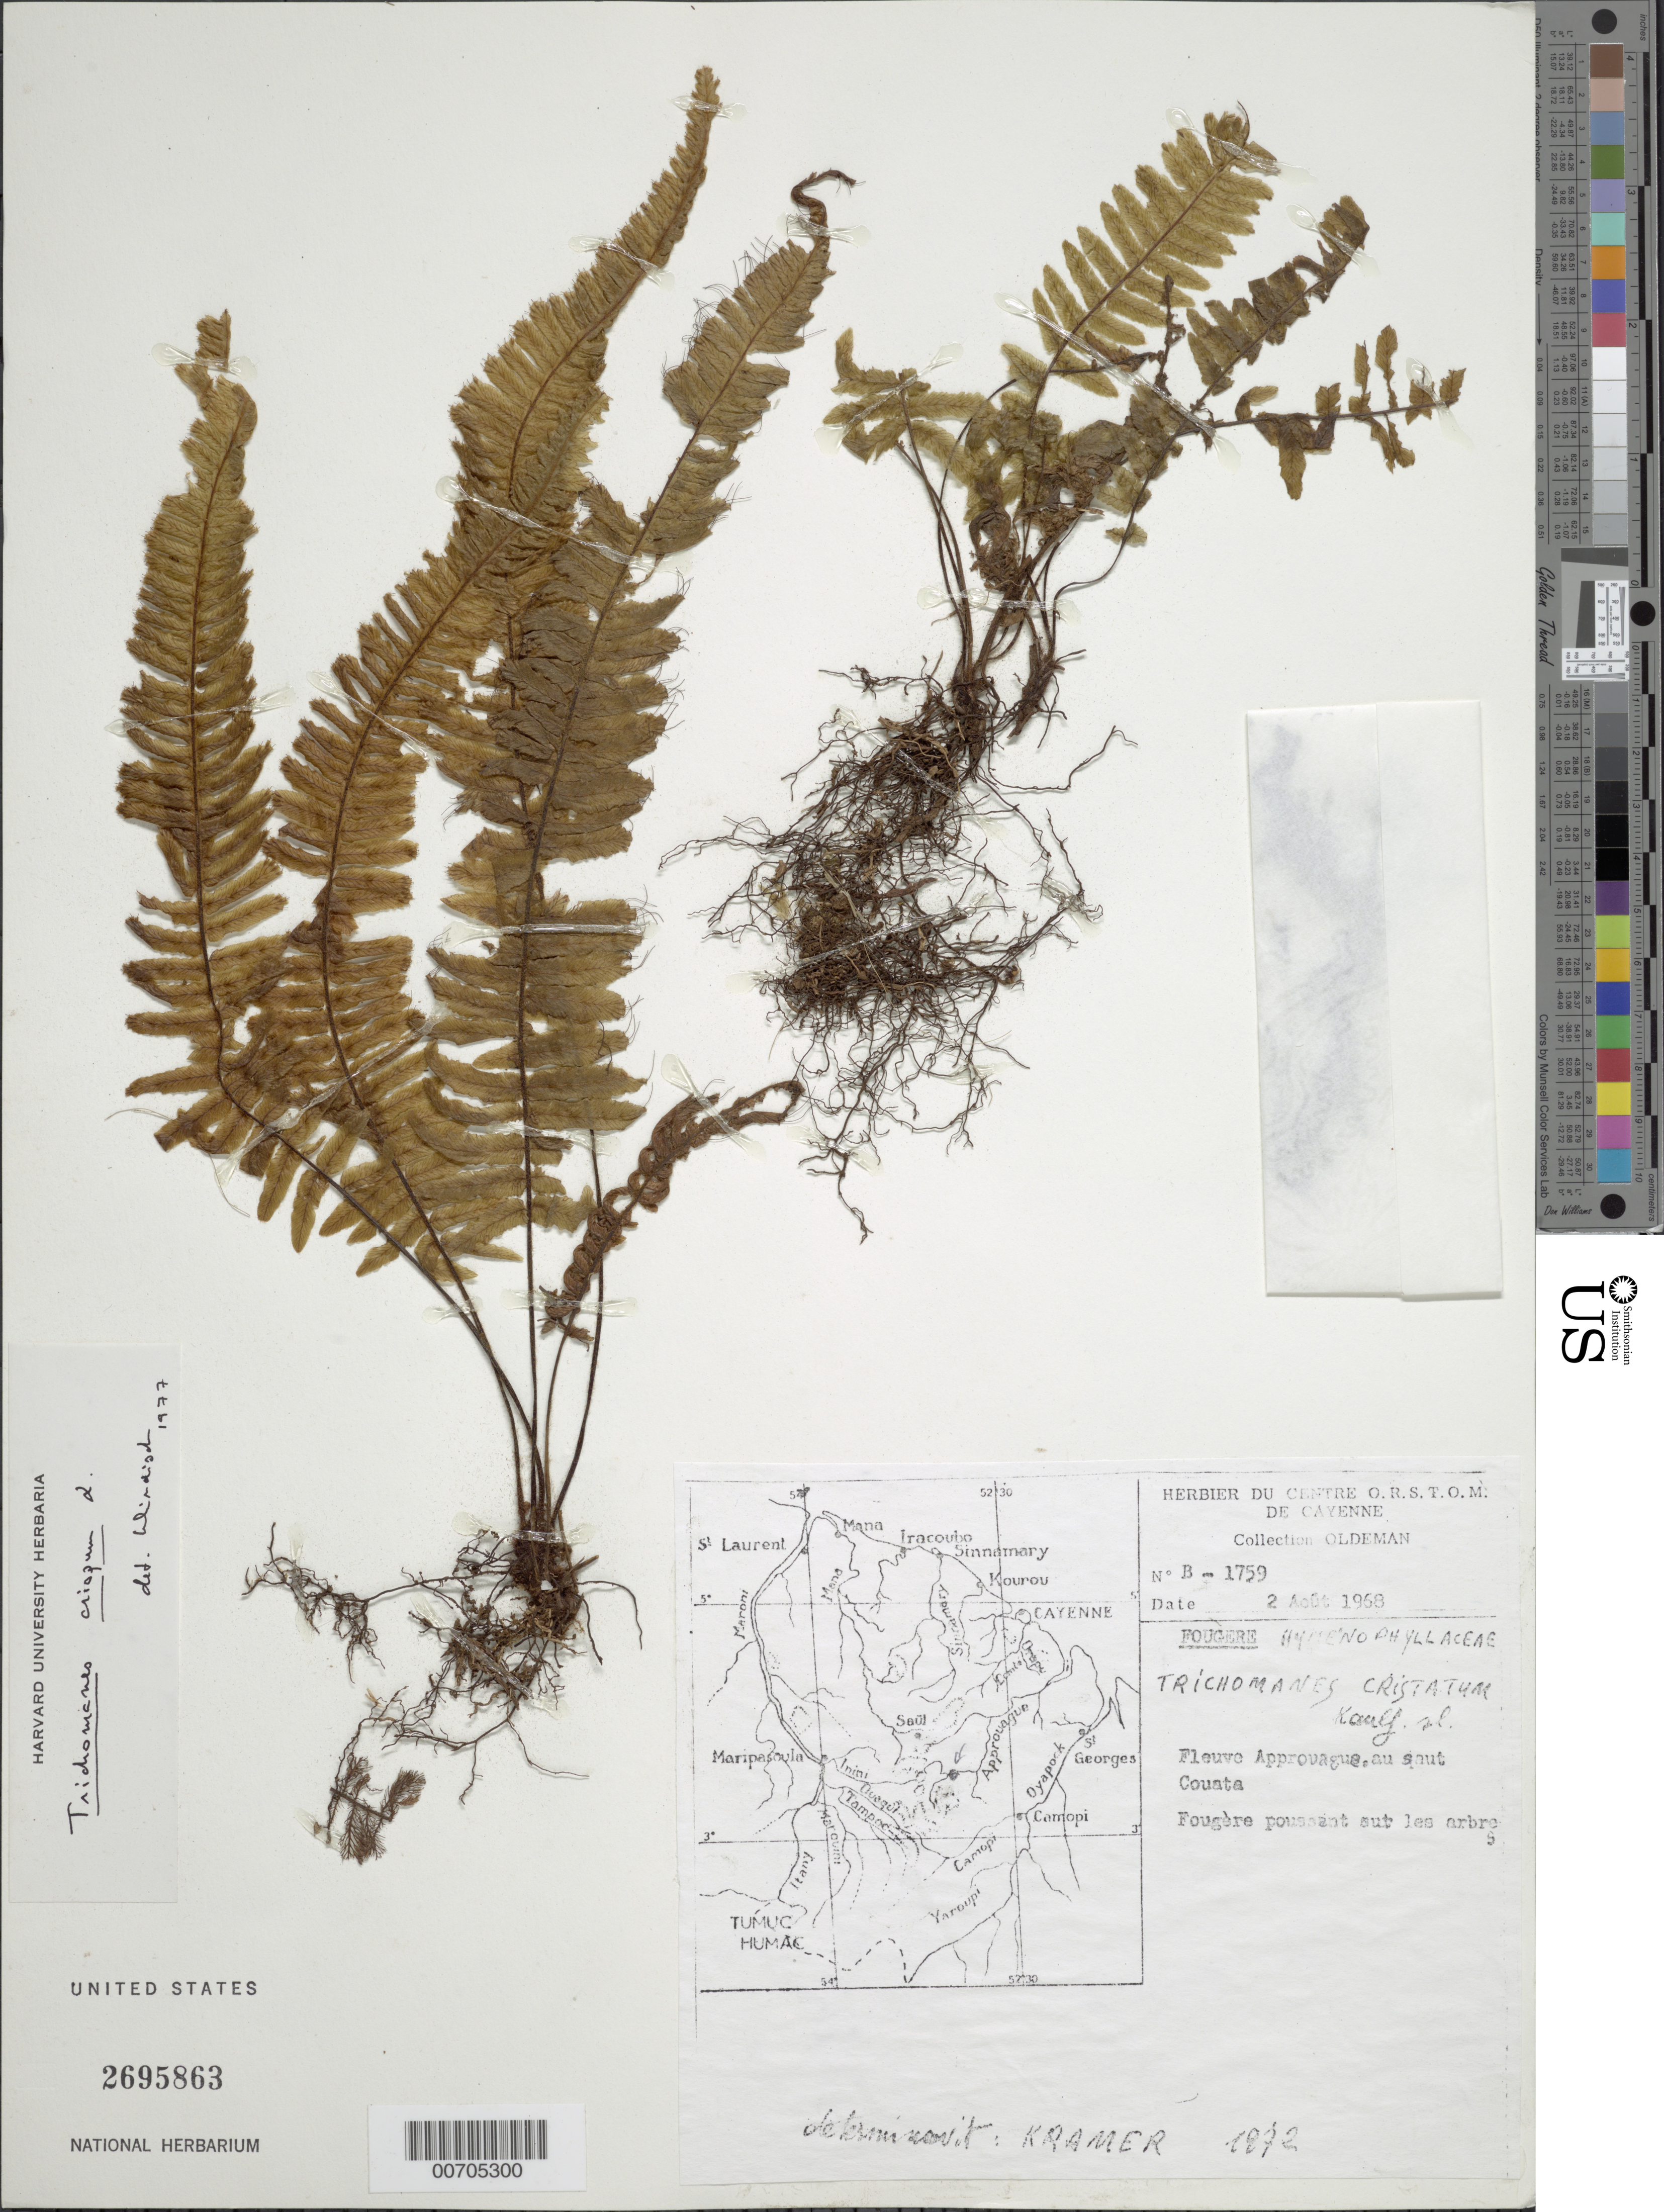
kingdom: Plantae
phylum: Tracheophyta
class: Polypodiopsida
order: Hymenophyllales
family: Hymenophyllaceae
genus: Trichomanes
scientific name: Trichomanes crispum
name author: L.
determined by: Windisch, Paulo Guenter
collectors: R. Oldeman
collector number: B 1759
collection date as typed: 2-Aug-68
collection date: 1968-08-02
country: French Guiana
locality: Approuague R., au Saut Couata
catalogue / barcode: US 2695863